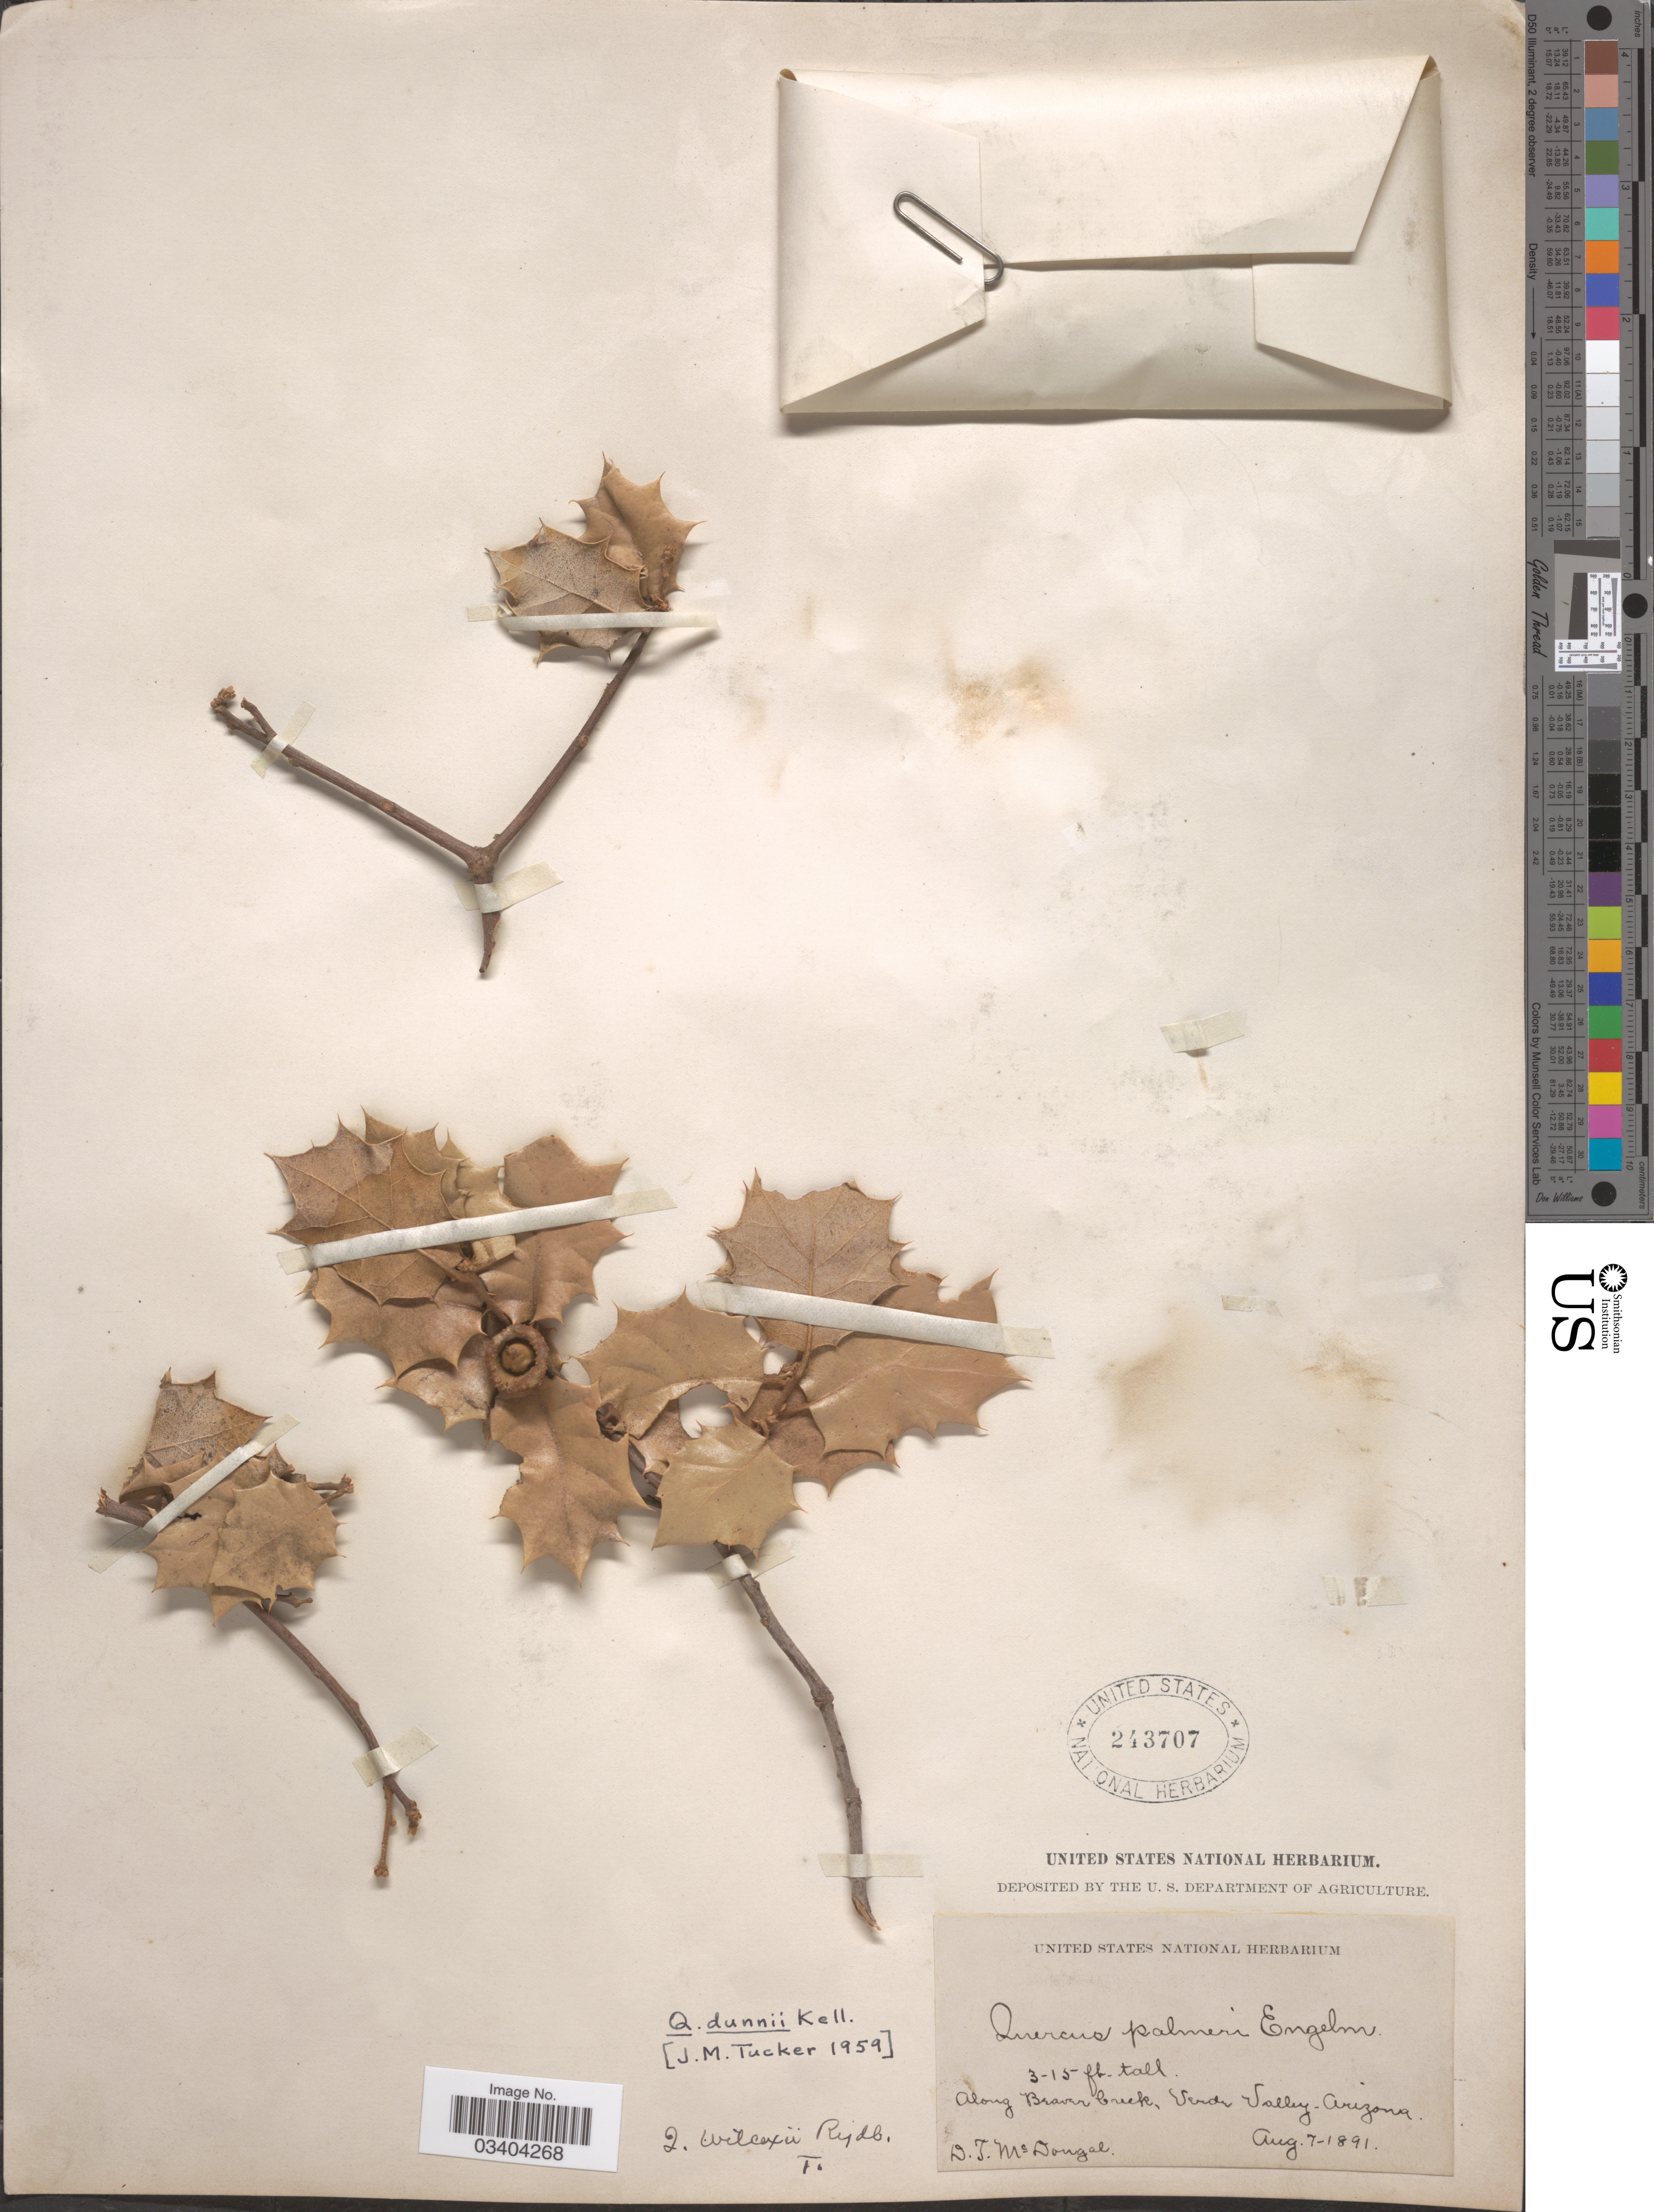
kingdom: Plantae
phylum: Tracheophyta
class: Magnoliopsida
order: Fagales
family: Fagaceae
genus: Quercus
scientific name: Quercus dunnii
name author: Kellogg ex Curran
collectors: D. Mcdougal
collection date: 1891-08-07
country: United States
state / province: Arizona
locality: Along Braver Creek, Verde Valley.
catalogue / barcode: US 243707